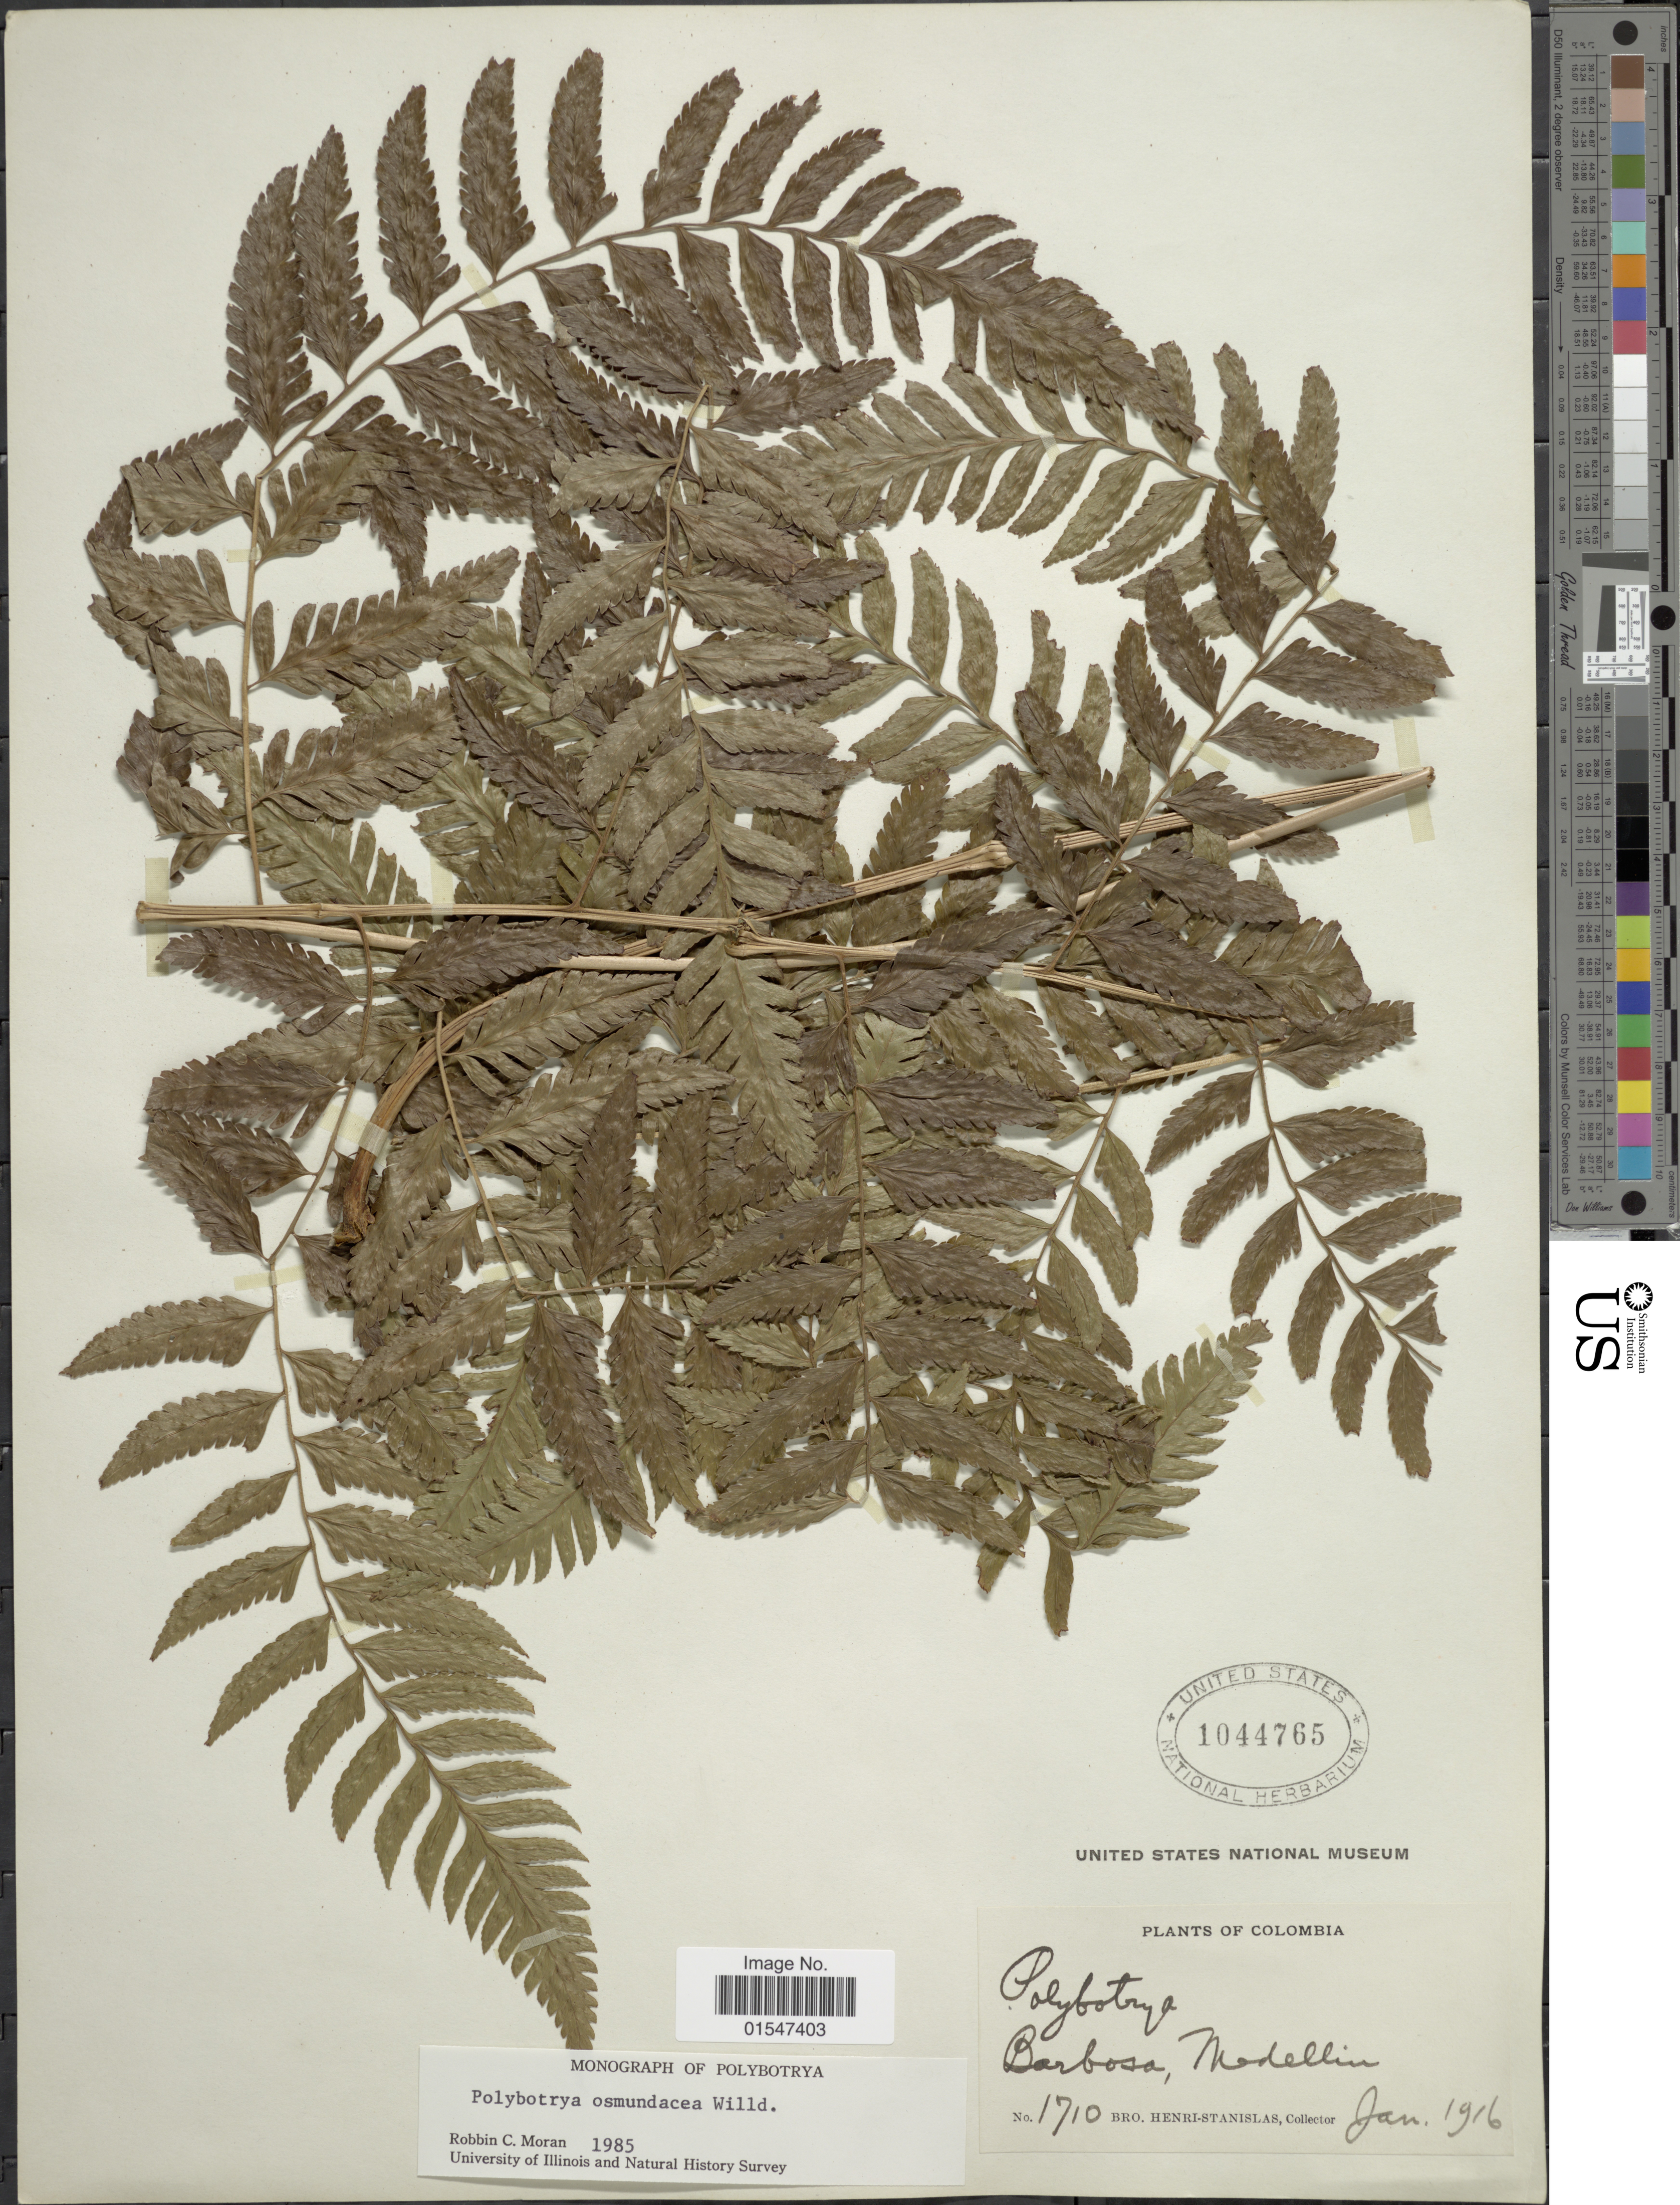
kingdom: Plantae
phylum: Tracheophyta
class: Polypodiopsida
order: Polypodiales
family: Dryopteridaceae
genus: Polybotrya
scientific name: Polybotrya osmundacea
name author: Humb. & Bonpl. ex Willd.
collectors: Henri-Stanislas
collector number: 1710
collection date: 1916-01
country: Colombia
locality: Colombia, Barbosa, Medellin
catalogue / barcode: US 1044765